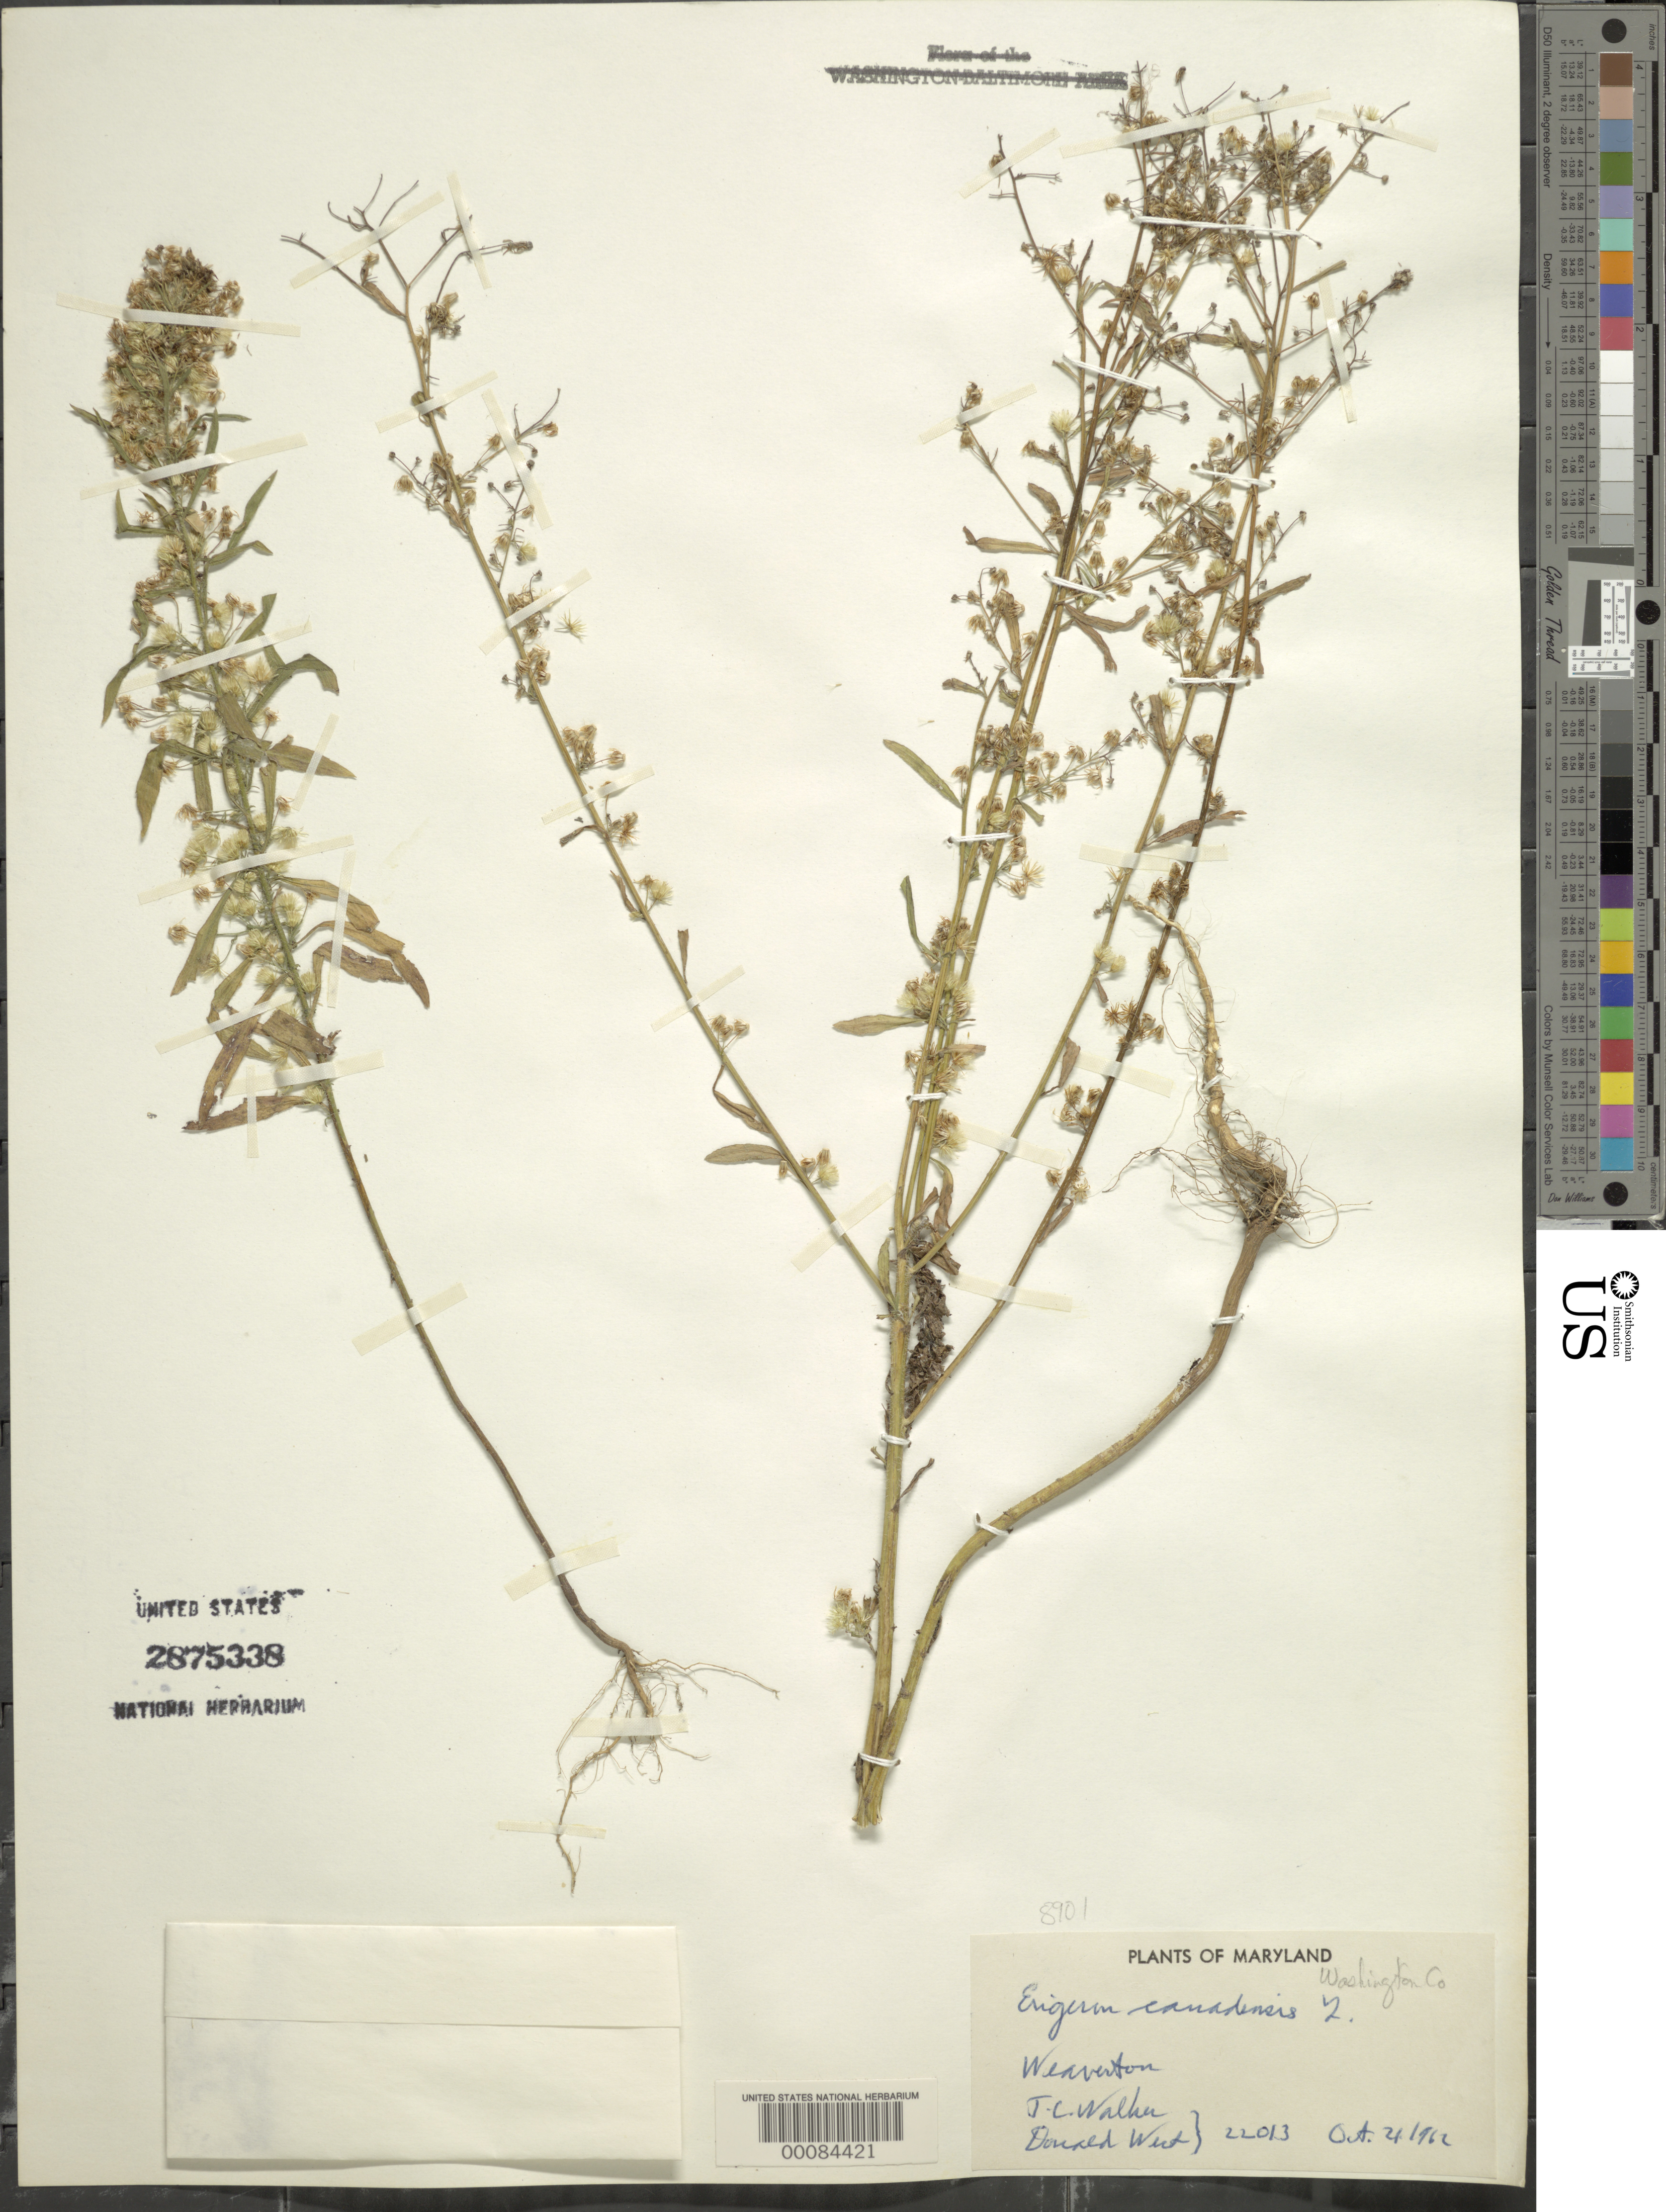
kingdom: Plantae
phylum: Tracheophyta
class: Magnoliopsida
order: Asterales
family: Asteraceae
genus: Conyza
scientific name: Conyza canadensis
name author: (L.) Cronq.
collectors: J. Walker & D. West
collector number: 22013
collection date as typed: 21 Oct 1962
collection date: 1962-10-21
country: United States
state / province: Maryland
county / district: Washington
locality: Weaverton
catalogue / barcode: US 2875338